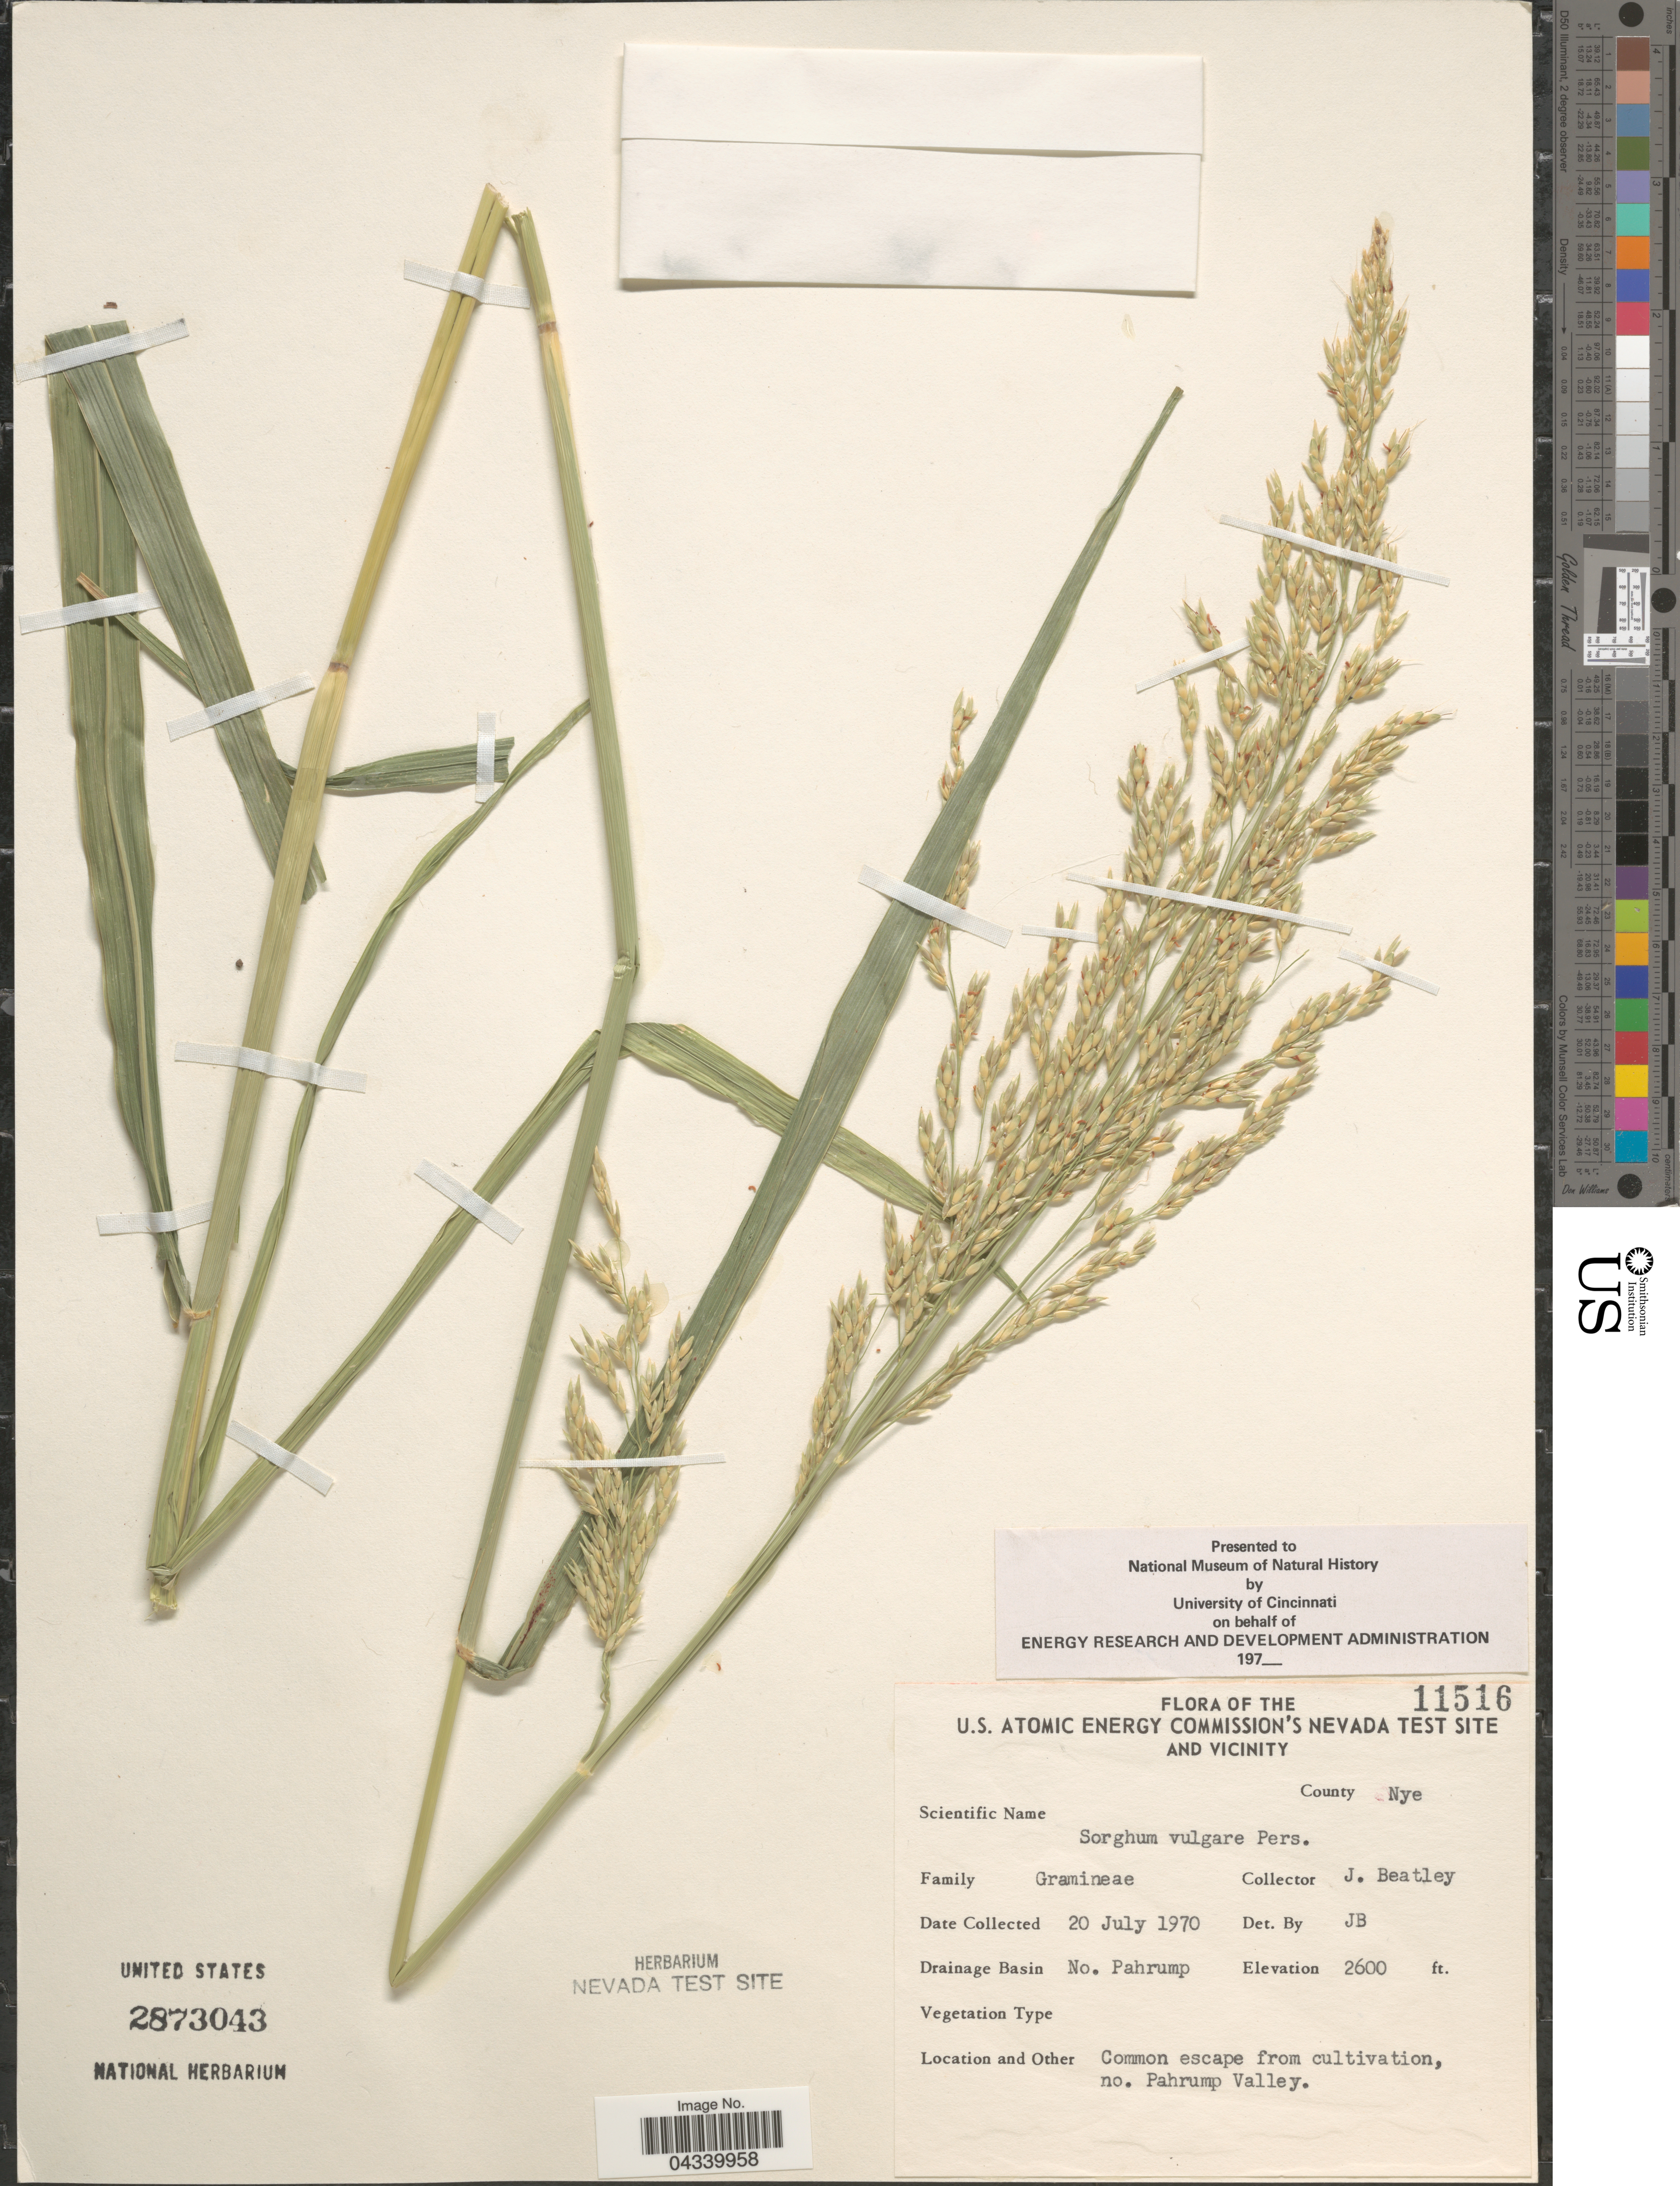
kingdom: Plantae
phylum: Tracheophyta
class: Liliopsida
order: Poales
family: Poaceae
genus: Sorghum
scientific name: Sorghum bicolor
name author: (L.) Moench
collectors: J. C. Beatley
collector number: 11516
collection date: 1970-07-20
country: United States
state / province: Nevada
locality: U.S. Atomic Energy Commission's Nevada Test Site and Vicinity. County Nye. Drainage Basin No. Pahrump.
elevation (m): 792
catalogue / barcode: US 2873043